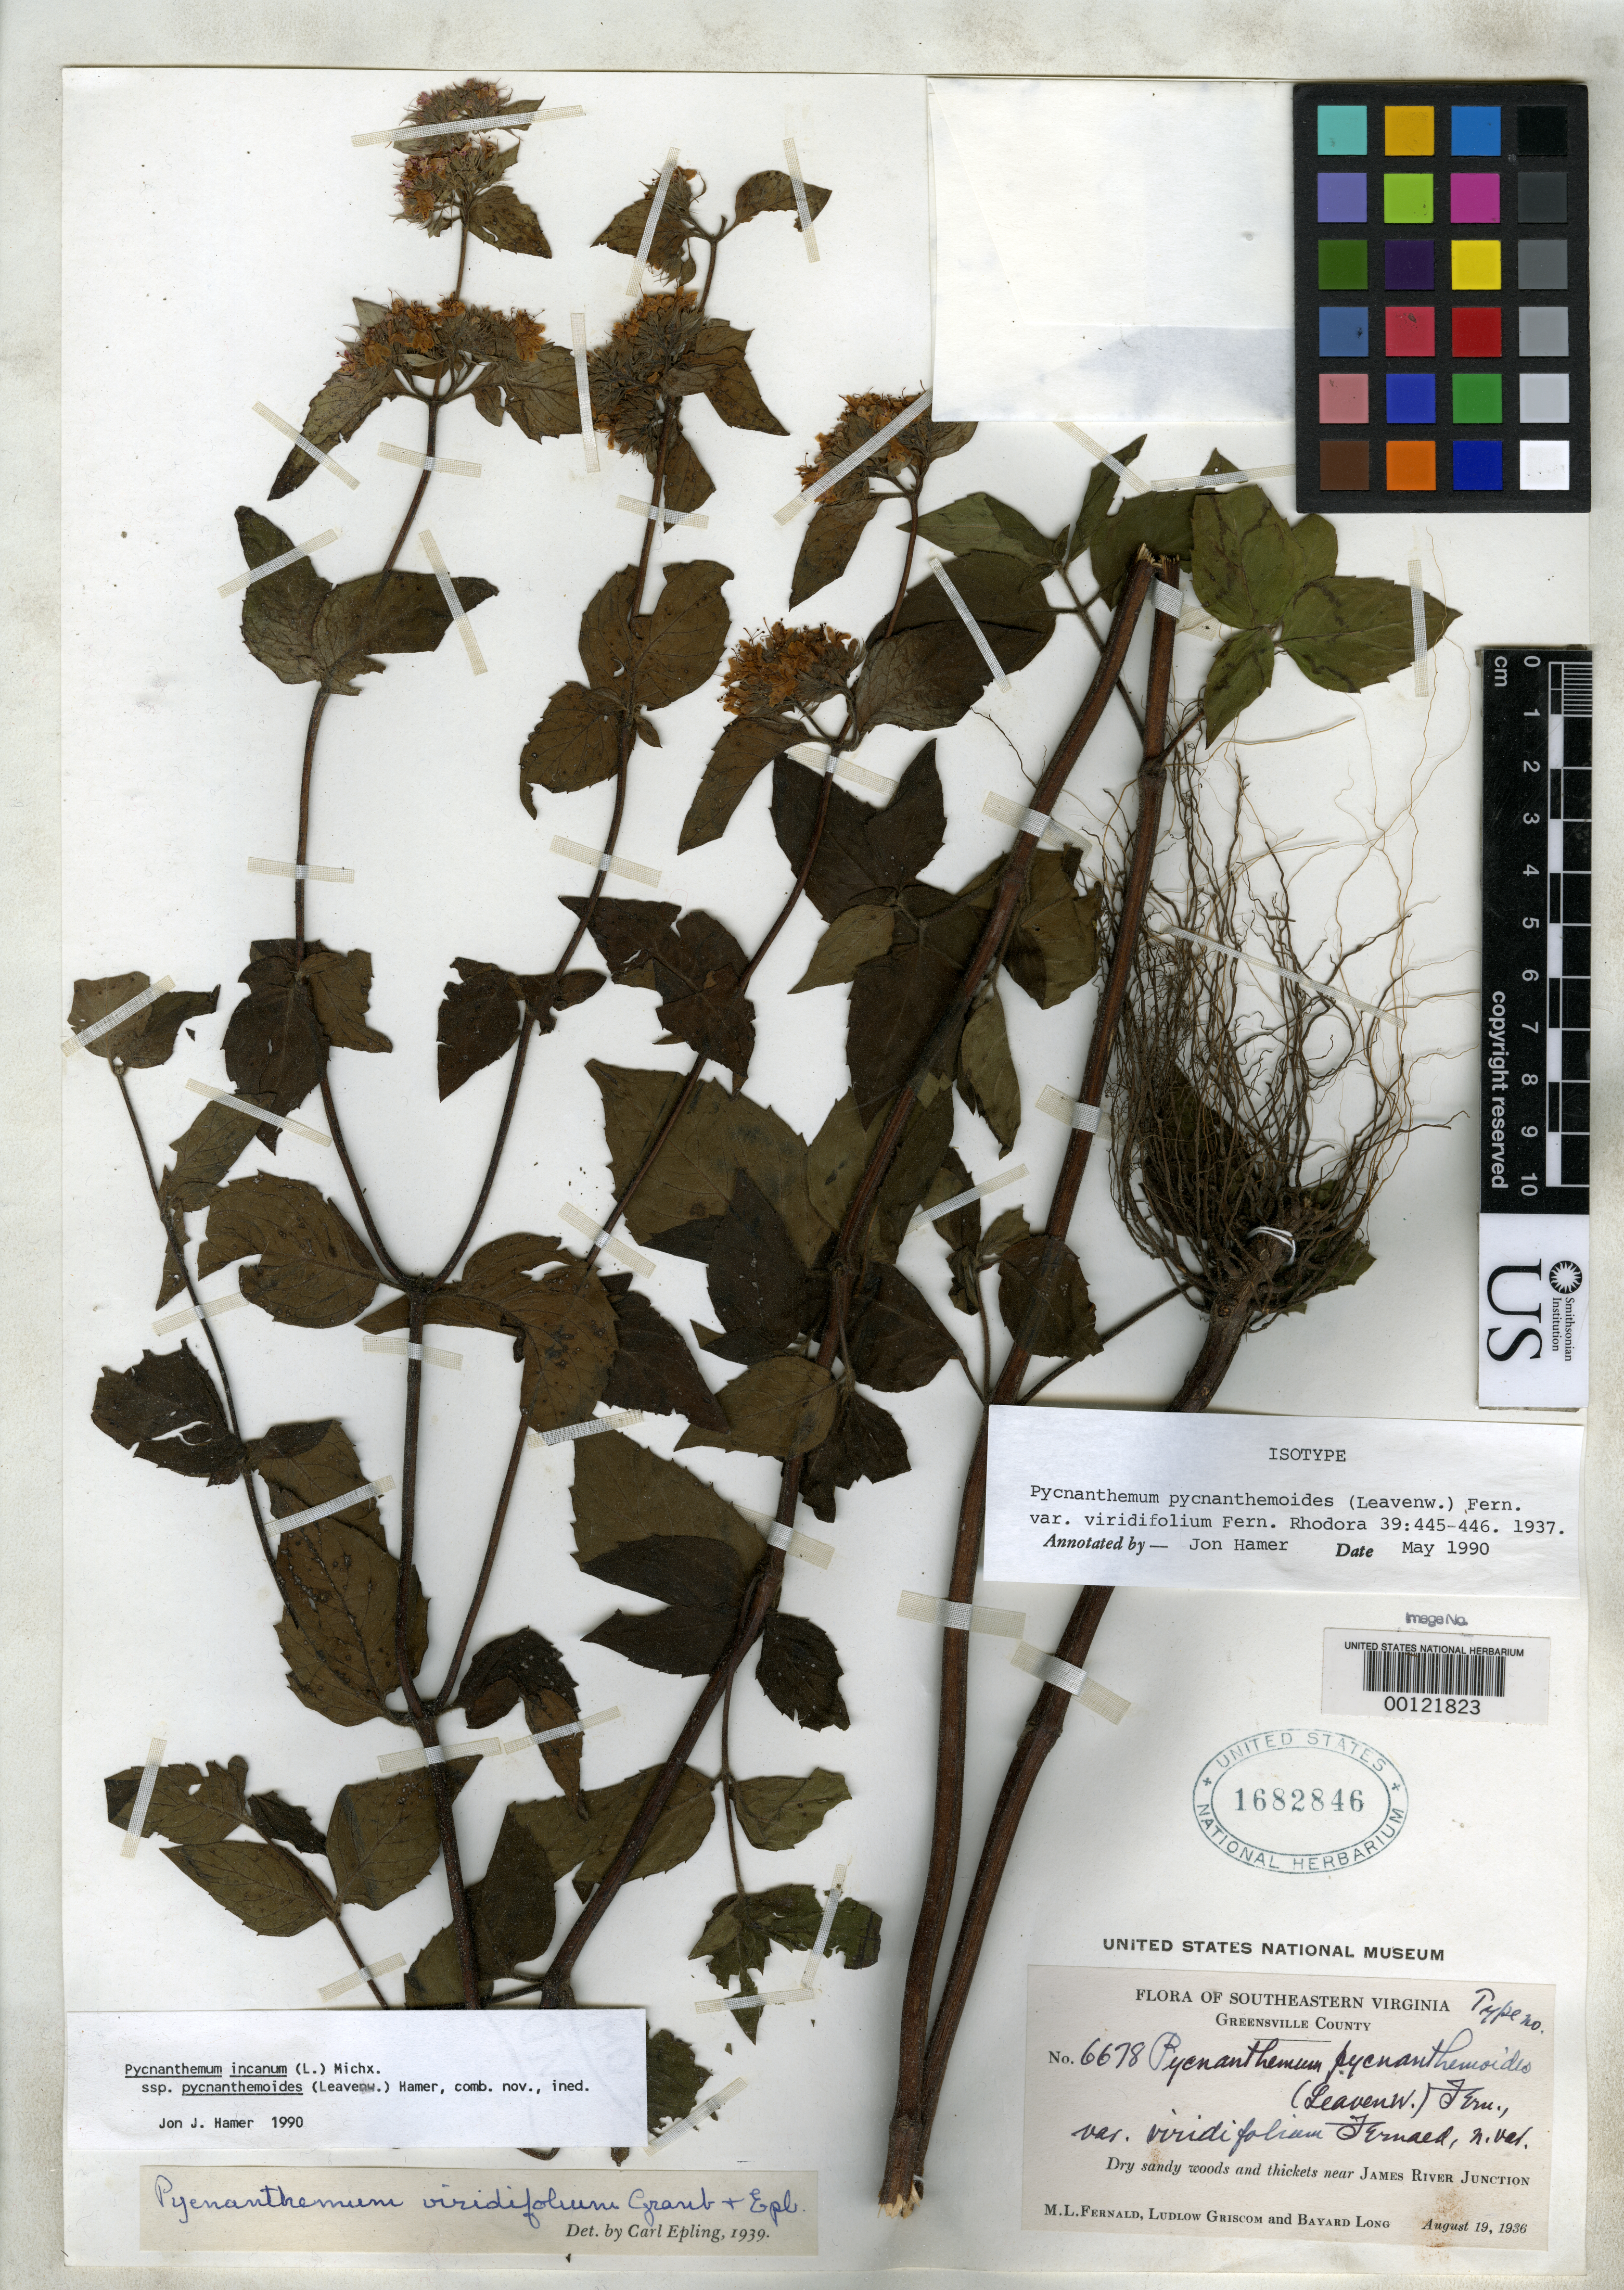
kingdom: Plantae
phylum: Tracheophyta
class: Magnoliopsida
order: Lamiales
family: Lamiaceae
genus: Pycnanthemum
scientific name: Pycnanthemum pycnanthemoides var. viridifolium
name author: Fernald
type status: Isotype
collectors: M. L. Fernald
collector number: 6678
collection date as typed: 19 Aug 1936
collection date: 1936-08-19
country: United States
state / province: Virginia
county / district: Greensville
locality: James River Jct.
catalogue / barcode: US 1682846